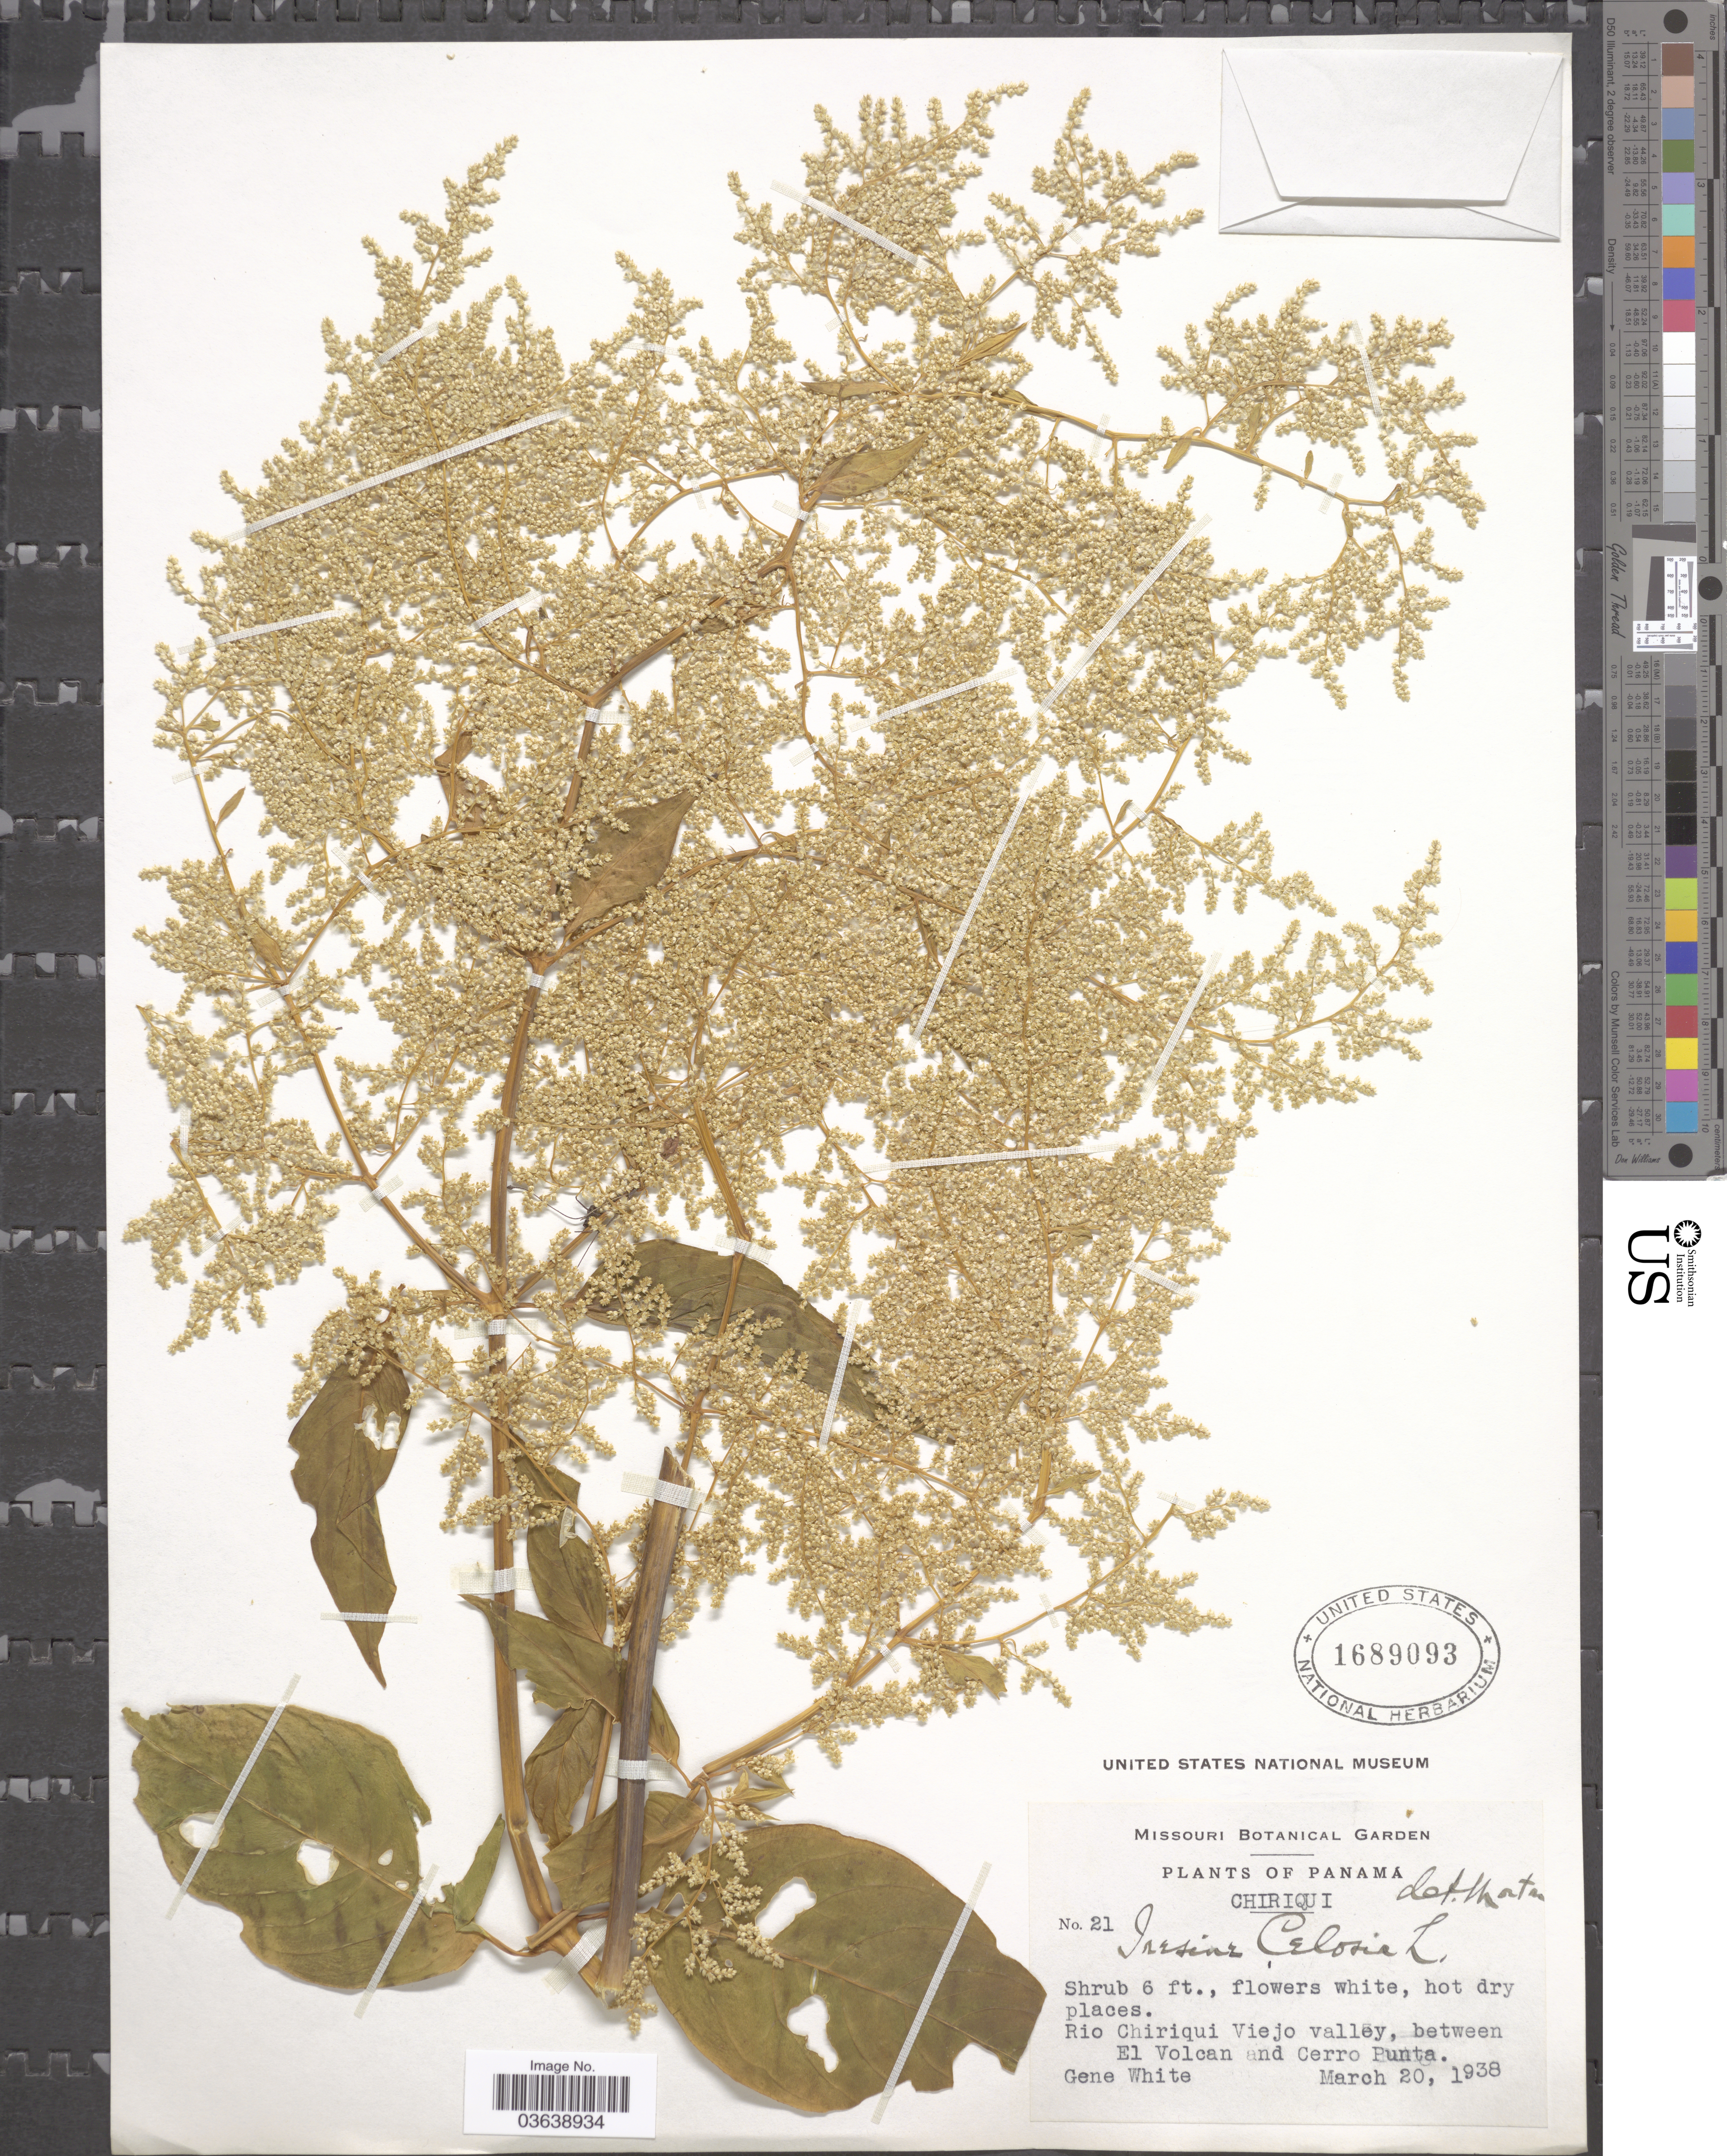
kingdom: Plantae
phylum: Tracheophyta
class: Magnoliopsida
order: Caryophyllales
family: Amaranthaceae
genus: Iresine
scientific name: Iresine celosia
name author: L.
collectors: G. White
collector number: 21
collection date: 1938-03-20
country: Panama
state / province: Chiriqui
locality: Rio Chiriqui Viejo valley, between El Volcan and Cerro Punta.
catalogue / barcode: US 1689093